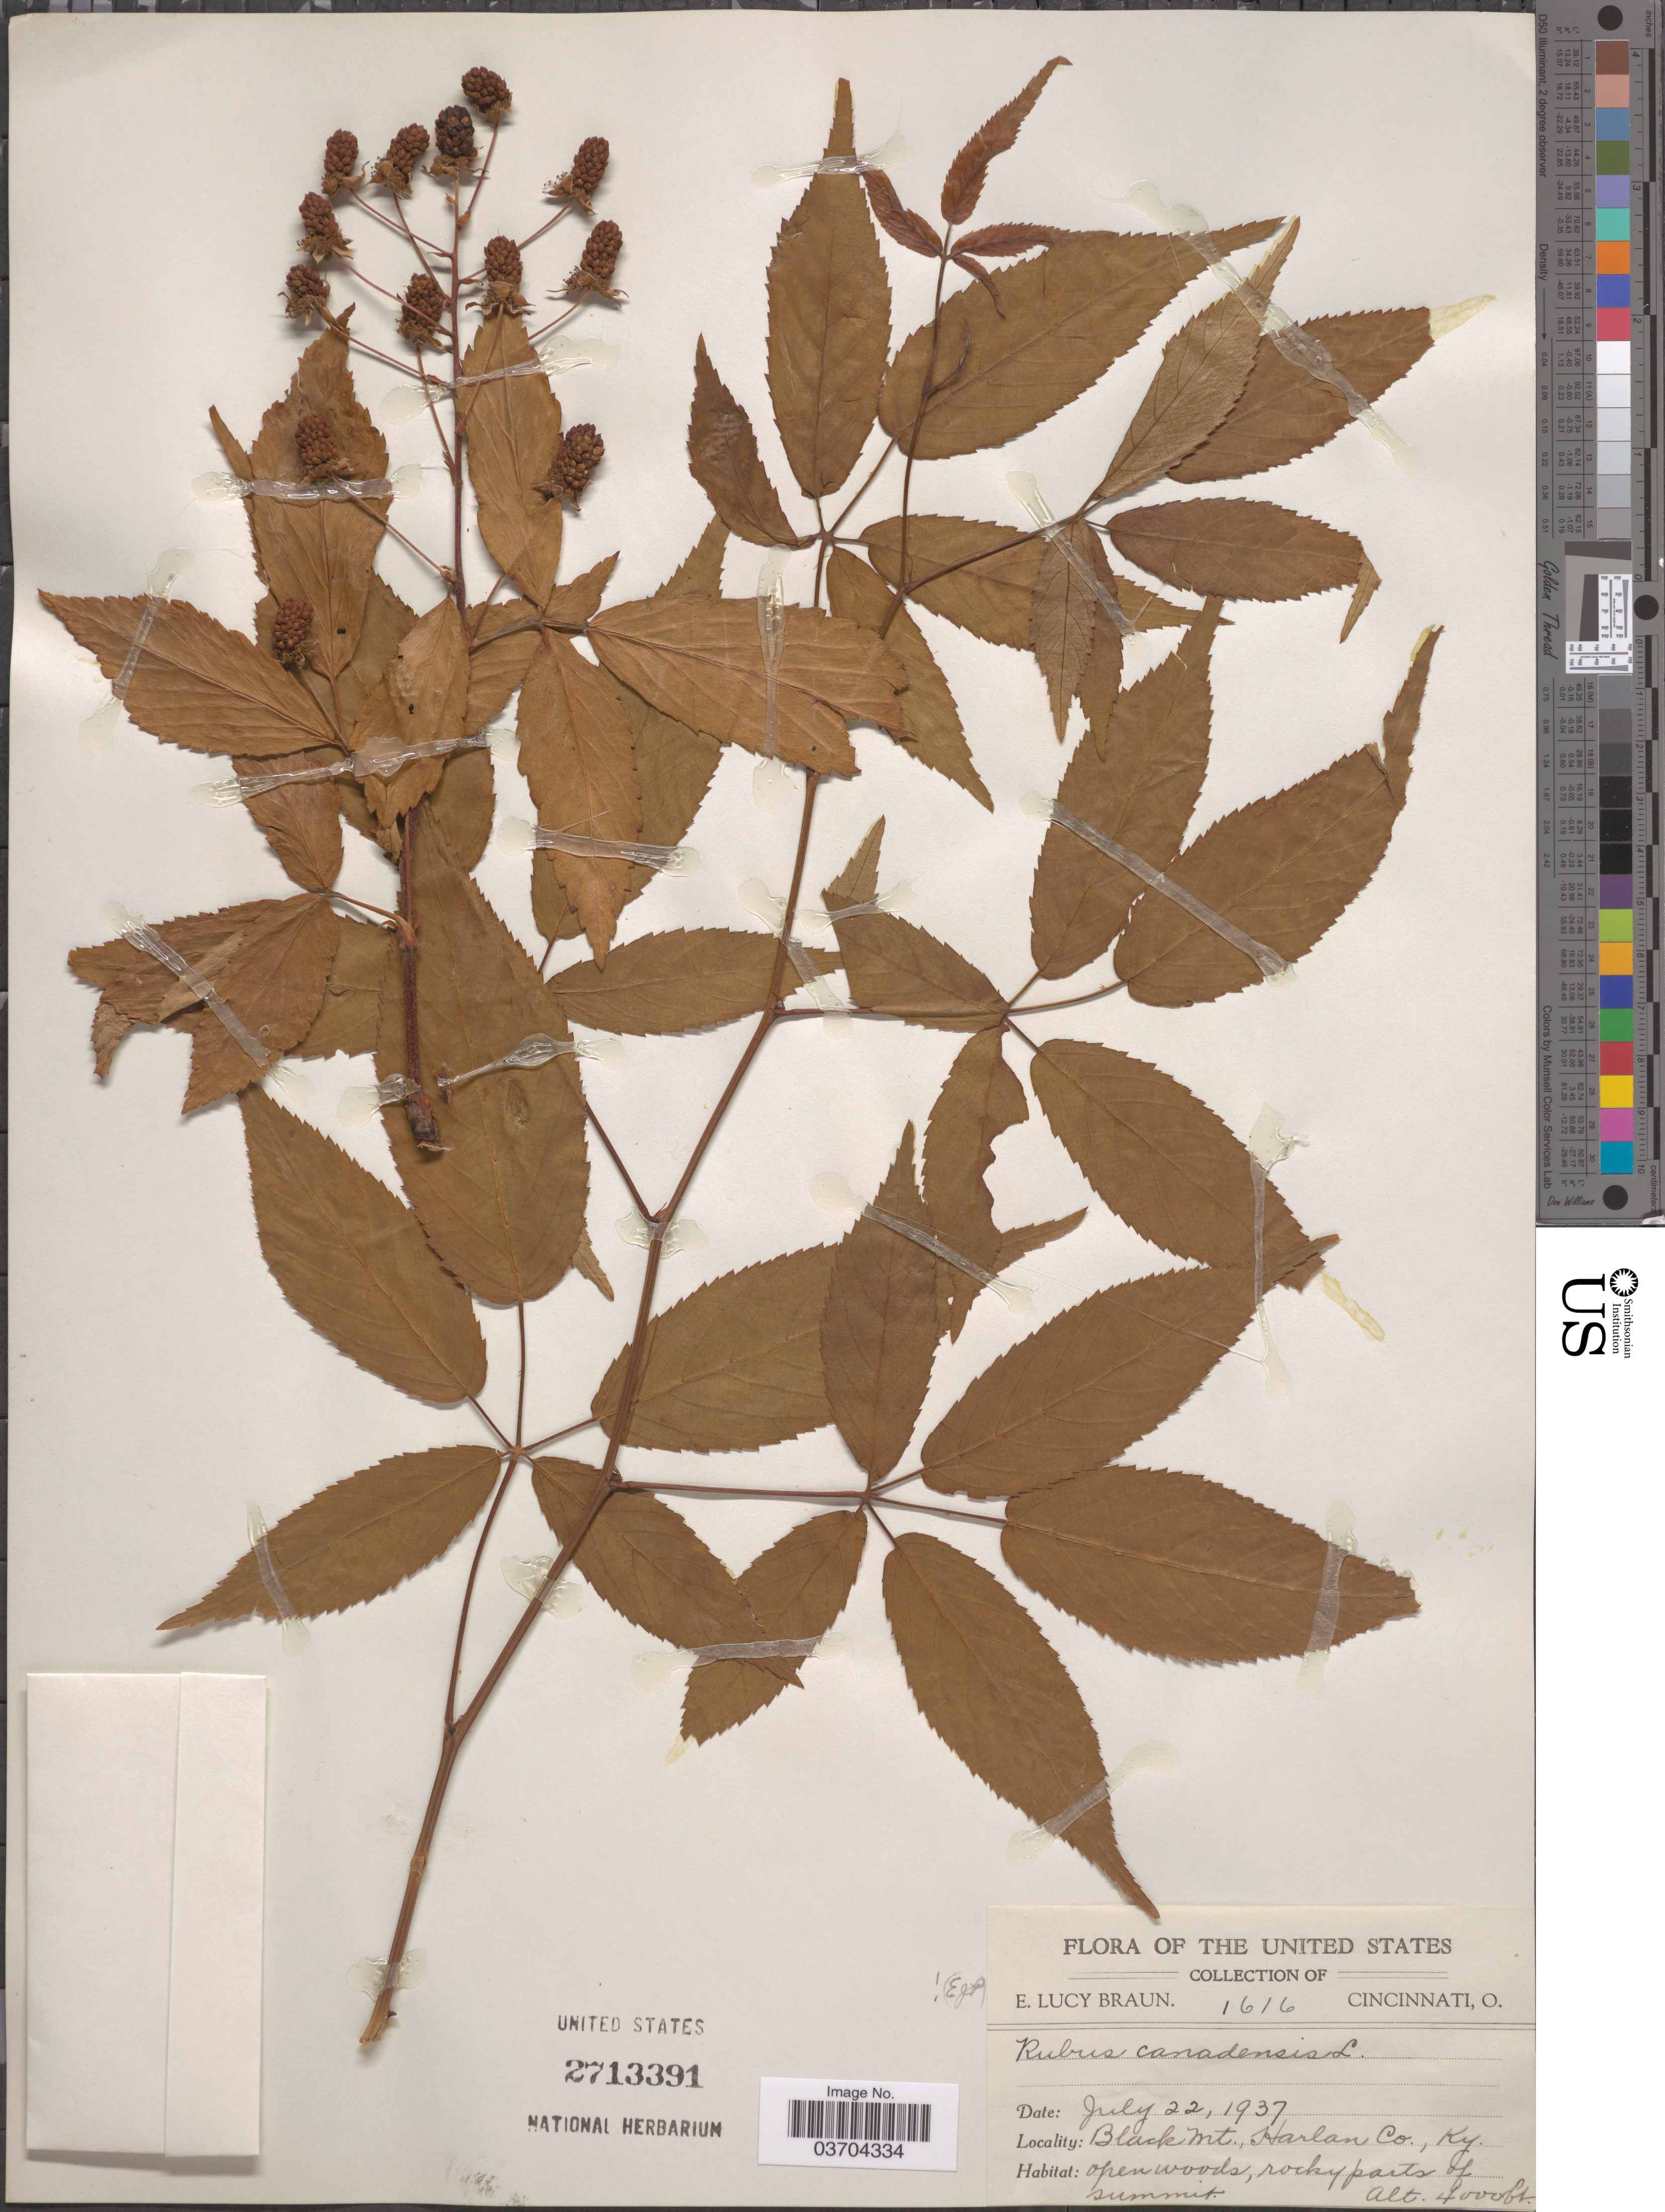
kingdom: Plantae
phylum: Tracheophyta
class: Magnoliopsida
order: Rosales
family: Rosaceae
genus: Rubus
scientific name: Rubus canadensis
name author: L.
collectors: E. L. Braun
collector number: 1616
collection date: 1937-07-22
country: United States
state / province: Kentucky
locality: Black Mt., Harlan Co.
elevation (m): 1219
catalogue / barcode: US 2713391